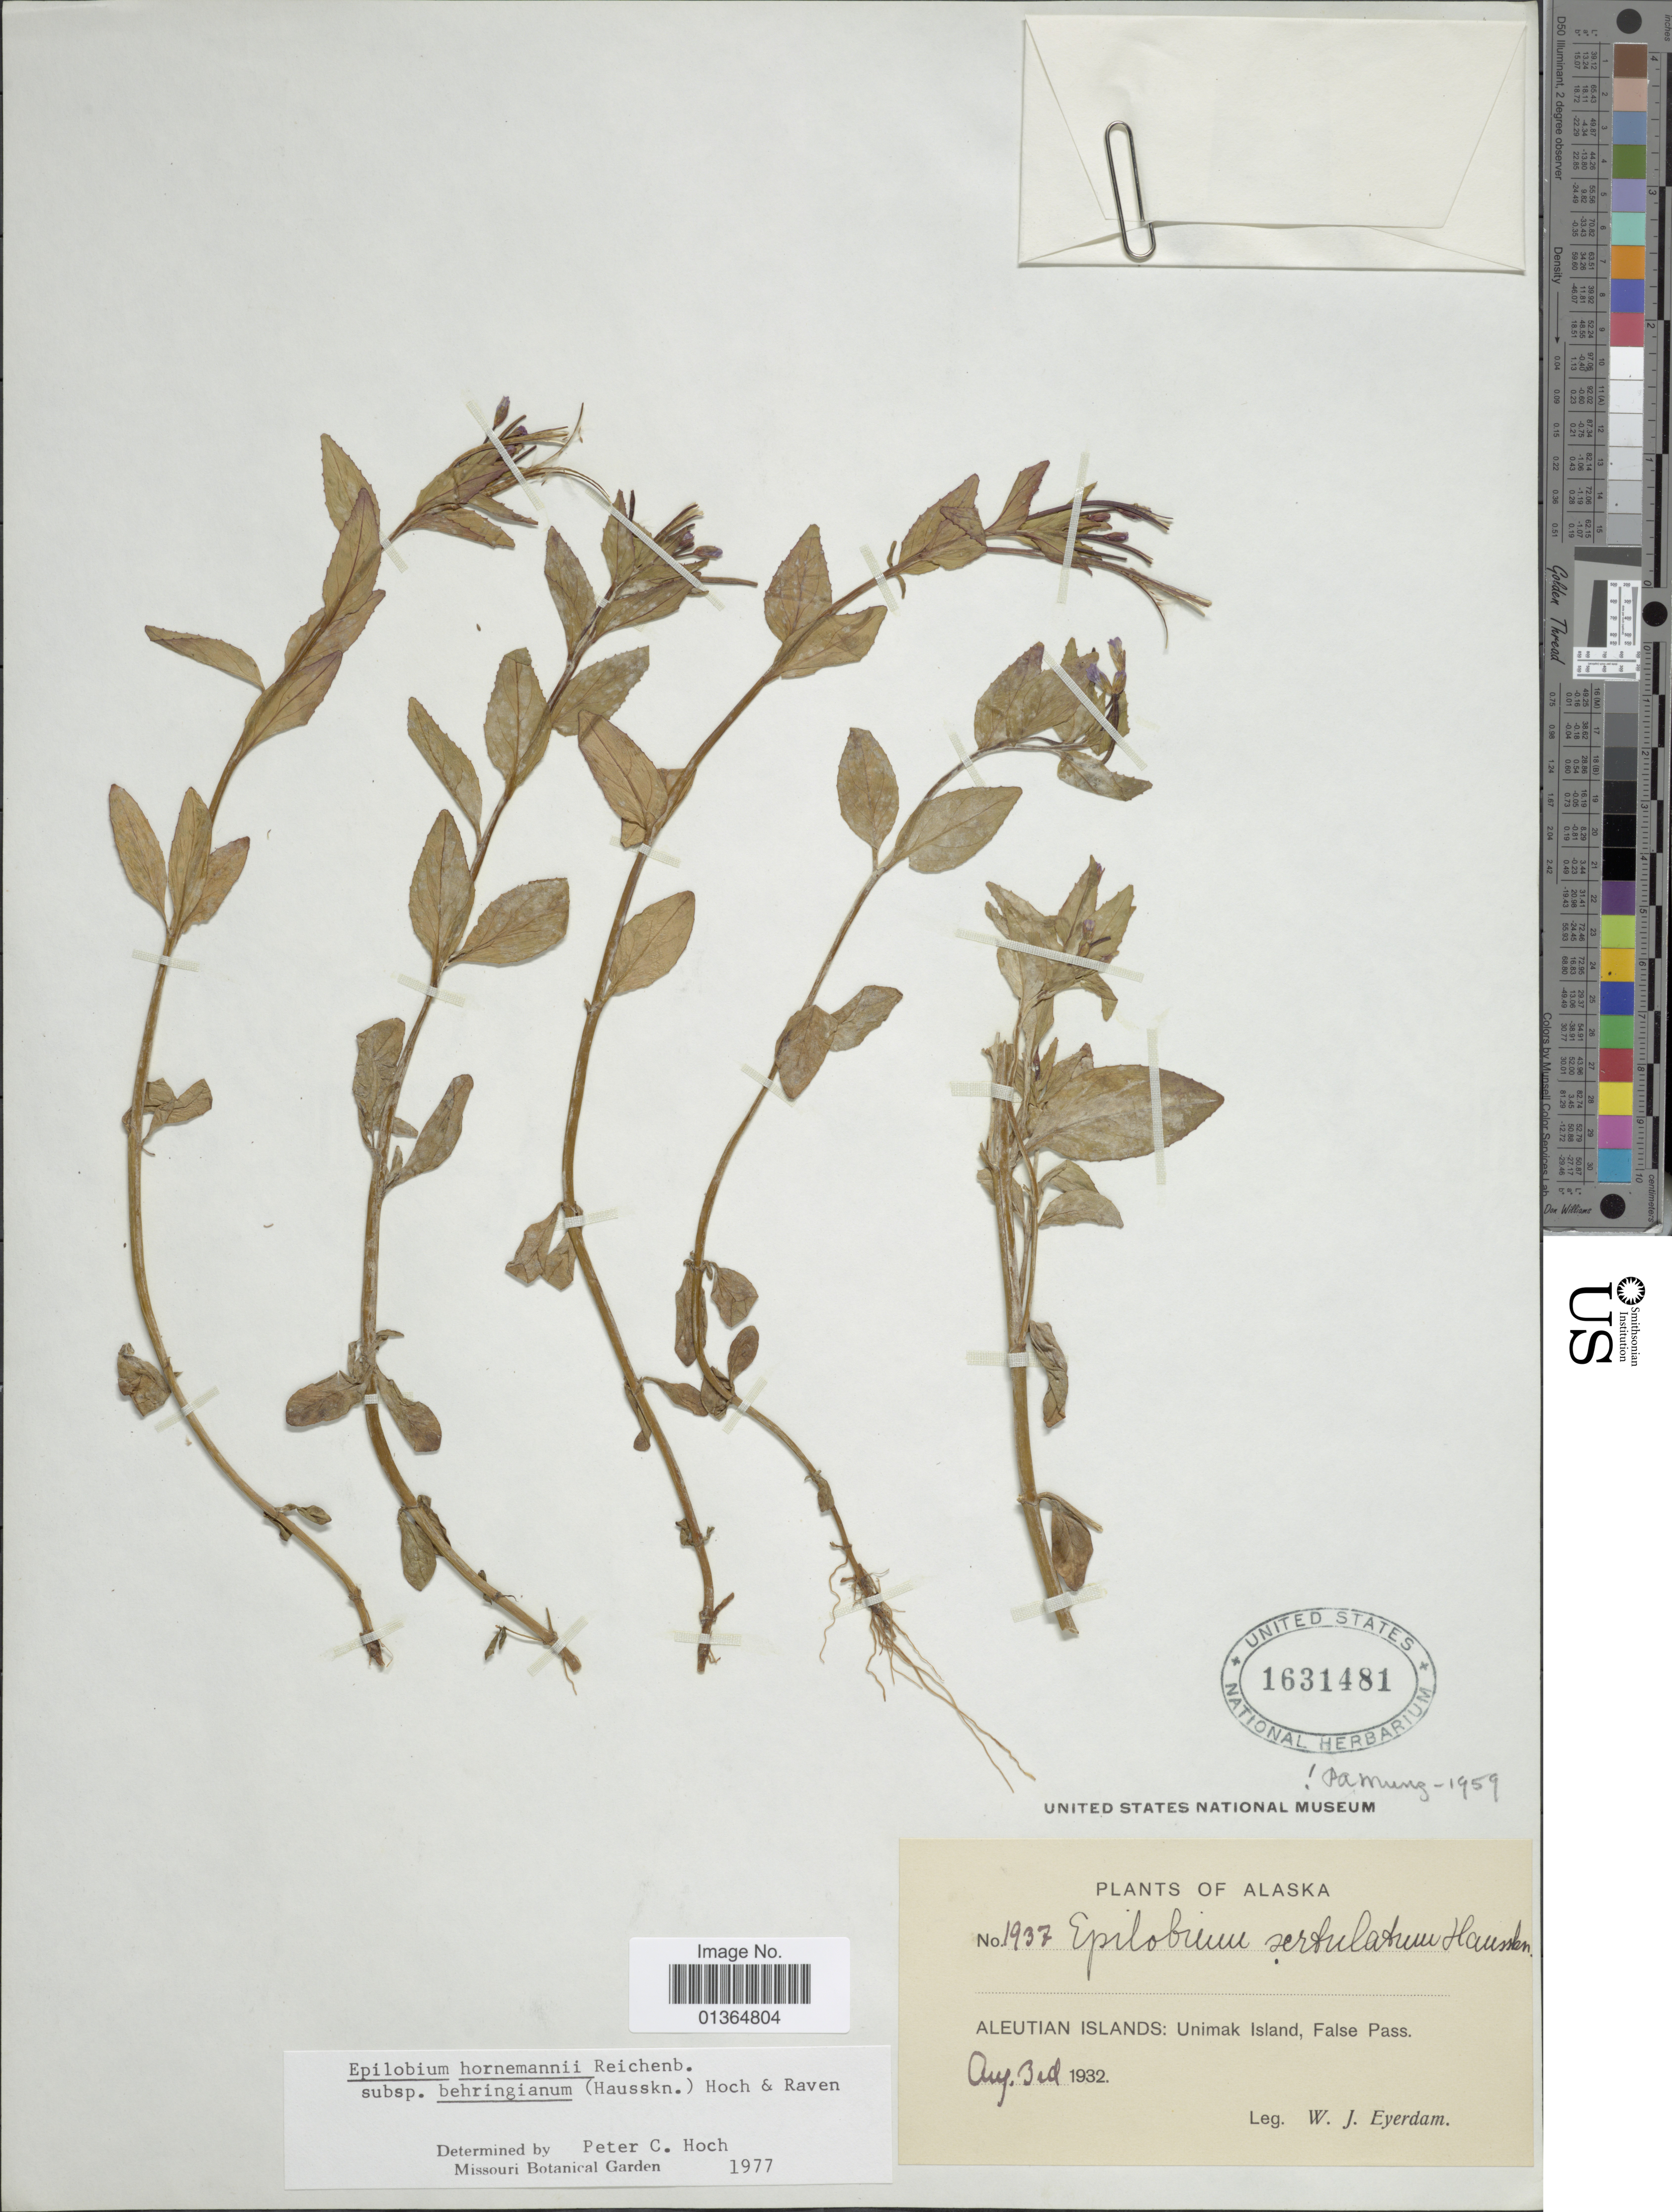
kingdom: Plantae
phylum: Tracheophyta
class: Magnoliopsida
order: Myrtales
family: Onagraceae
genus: Epilobium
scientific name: Epilobium hornemannii subsp. behringianum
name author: (Hausskn.) Hoch & P.H. Raven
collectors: W. J. Eyerdam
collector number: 1937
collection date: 1932-08-03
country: United States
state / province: Alaska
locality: Aleutian Islands: Unimak Island, False Pass.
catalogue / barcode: US 1631481